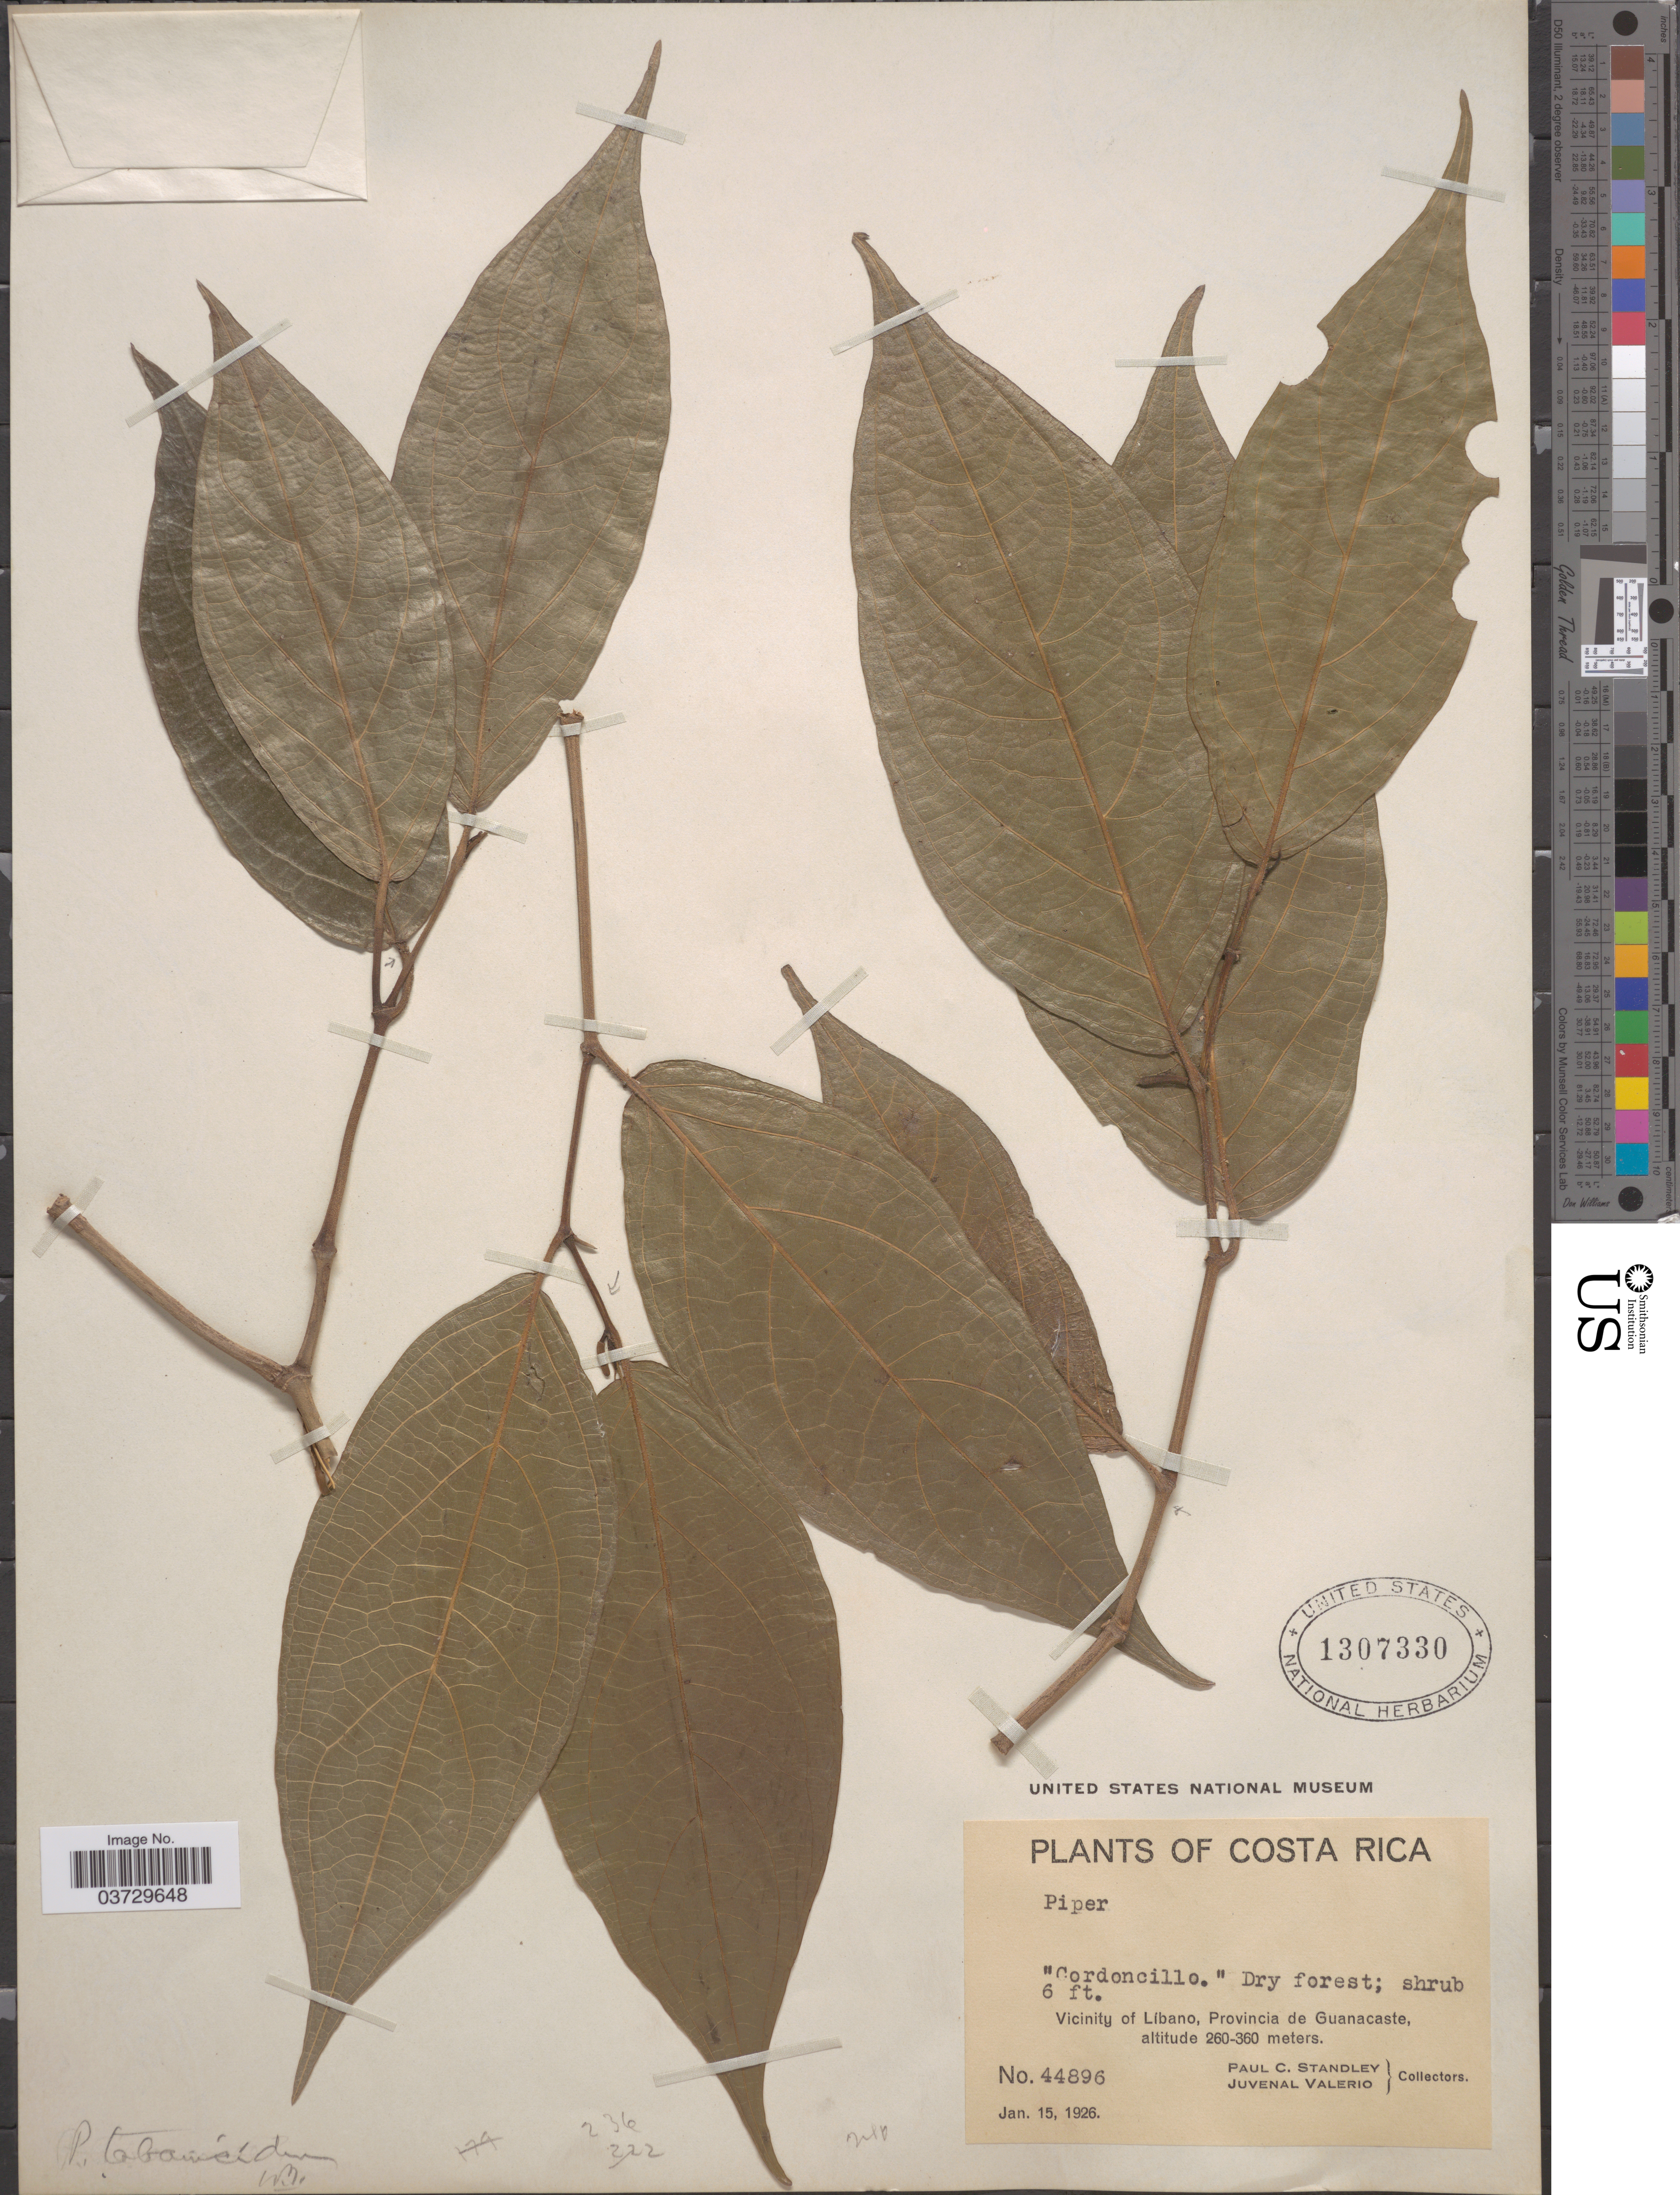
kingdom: Plantae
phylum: Tracheophyta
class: Magnoliopsida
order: Piperales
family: Piperaceae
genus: Piper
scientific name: Piper tabanicidum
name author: Trel.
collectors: P. C. Standley & J. Valerio R.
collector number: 44896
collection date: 1926-01-15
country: Costa Rica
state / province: Guanacaste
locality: Vicinity of Libano.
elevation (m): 260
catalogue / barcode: US 1307330